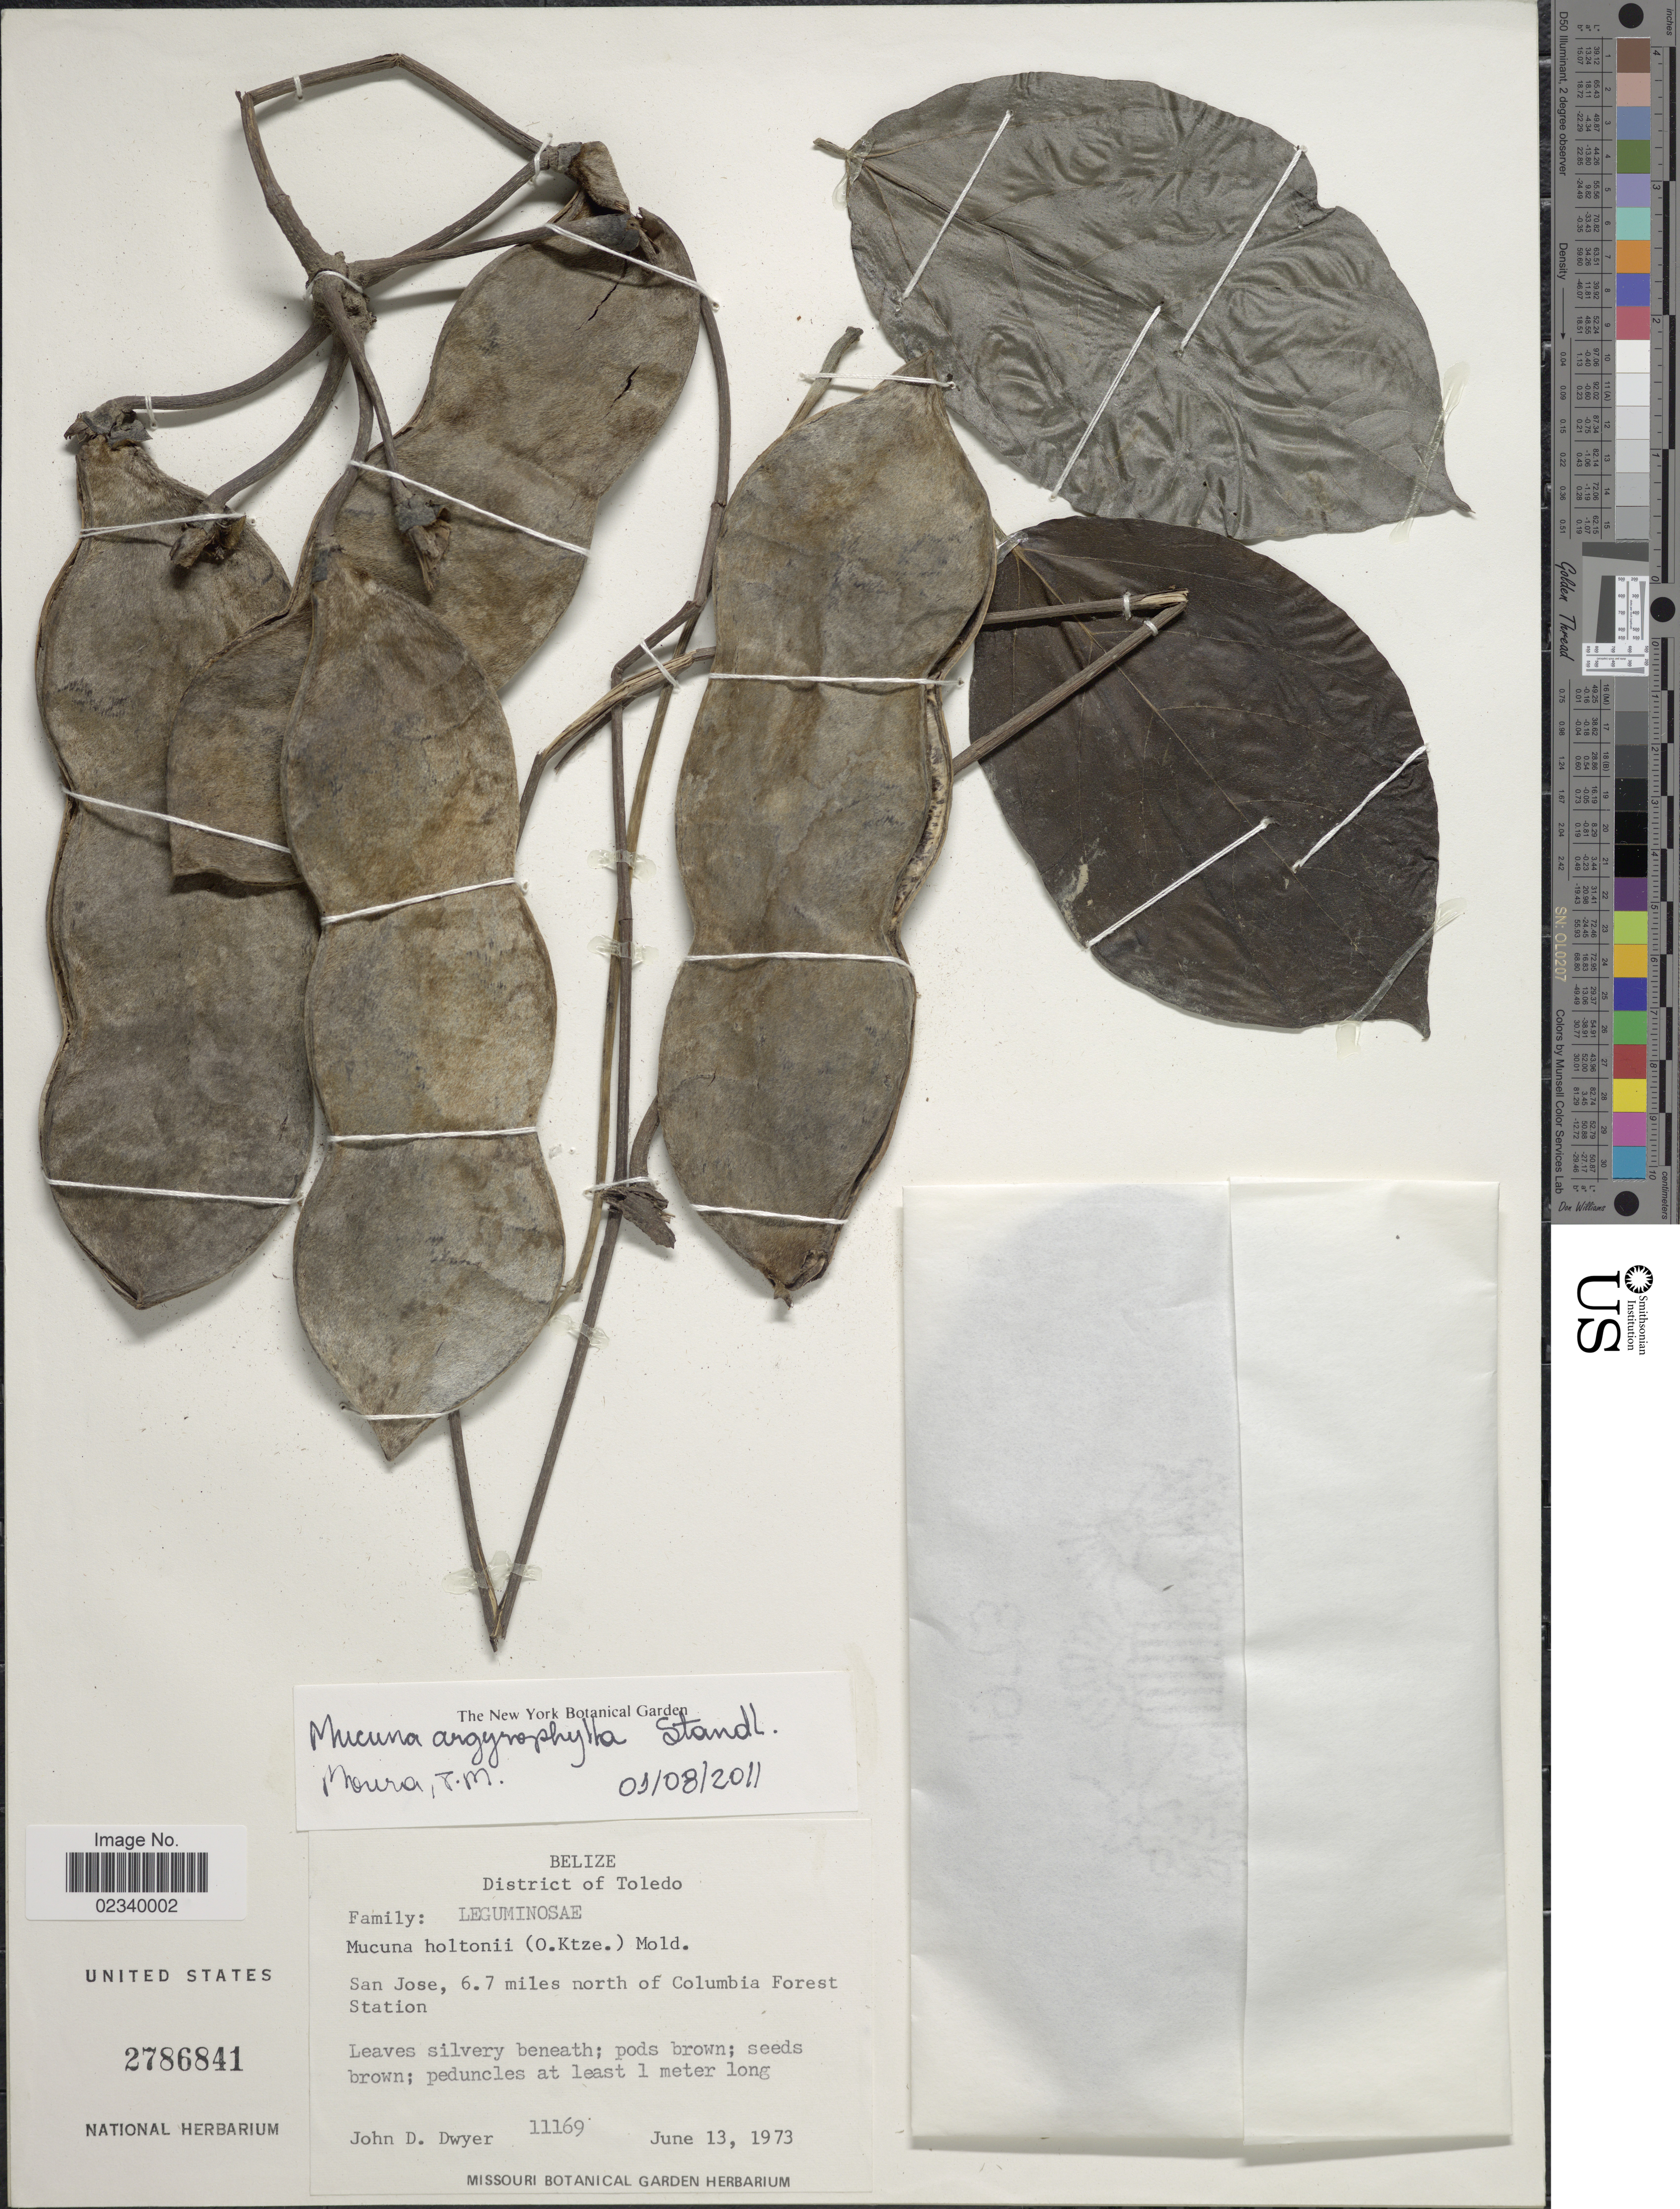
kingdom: Plantae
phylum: Tracheophyta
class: Magnoliopsida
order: Fabales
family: Fabaceae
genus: Mucuna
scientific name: Mucuna argyrophylla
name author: Standl.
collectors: J. D. Dwyer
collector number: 11169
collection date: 1973-06-13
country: Belize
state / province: Toledo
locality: District of Toledo, San Jose, 6.7 miles north of Columbia Forest Station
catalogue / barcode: US 2786841